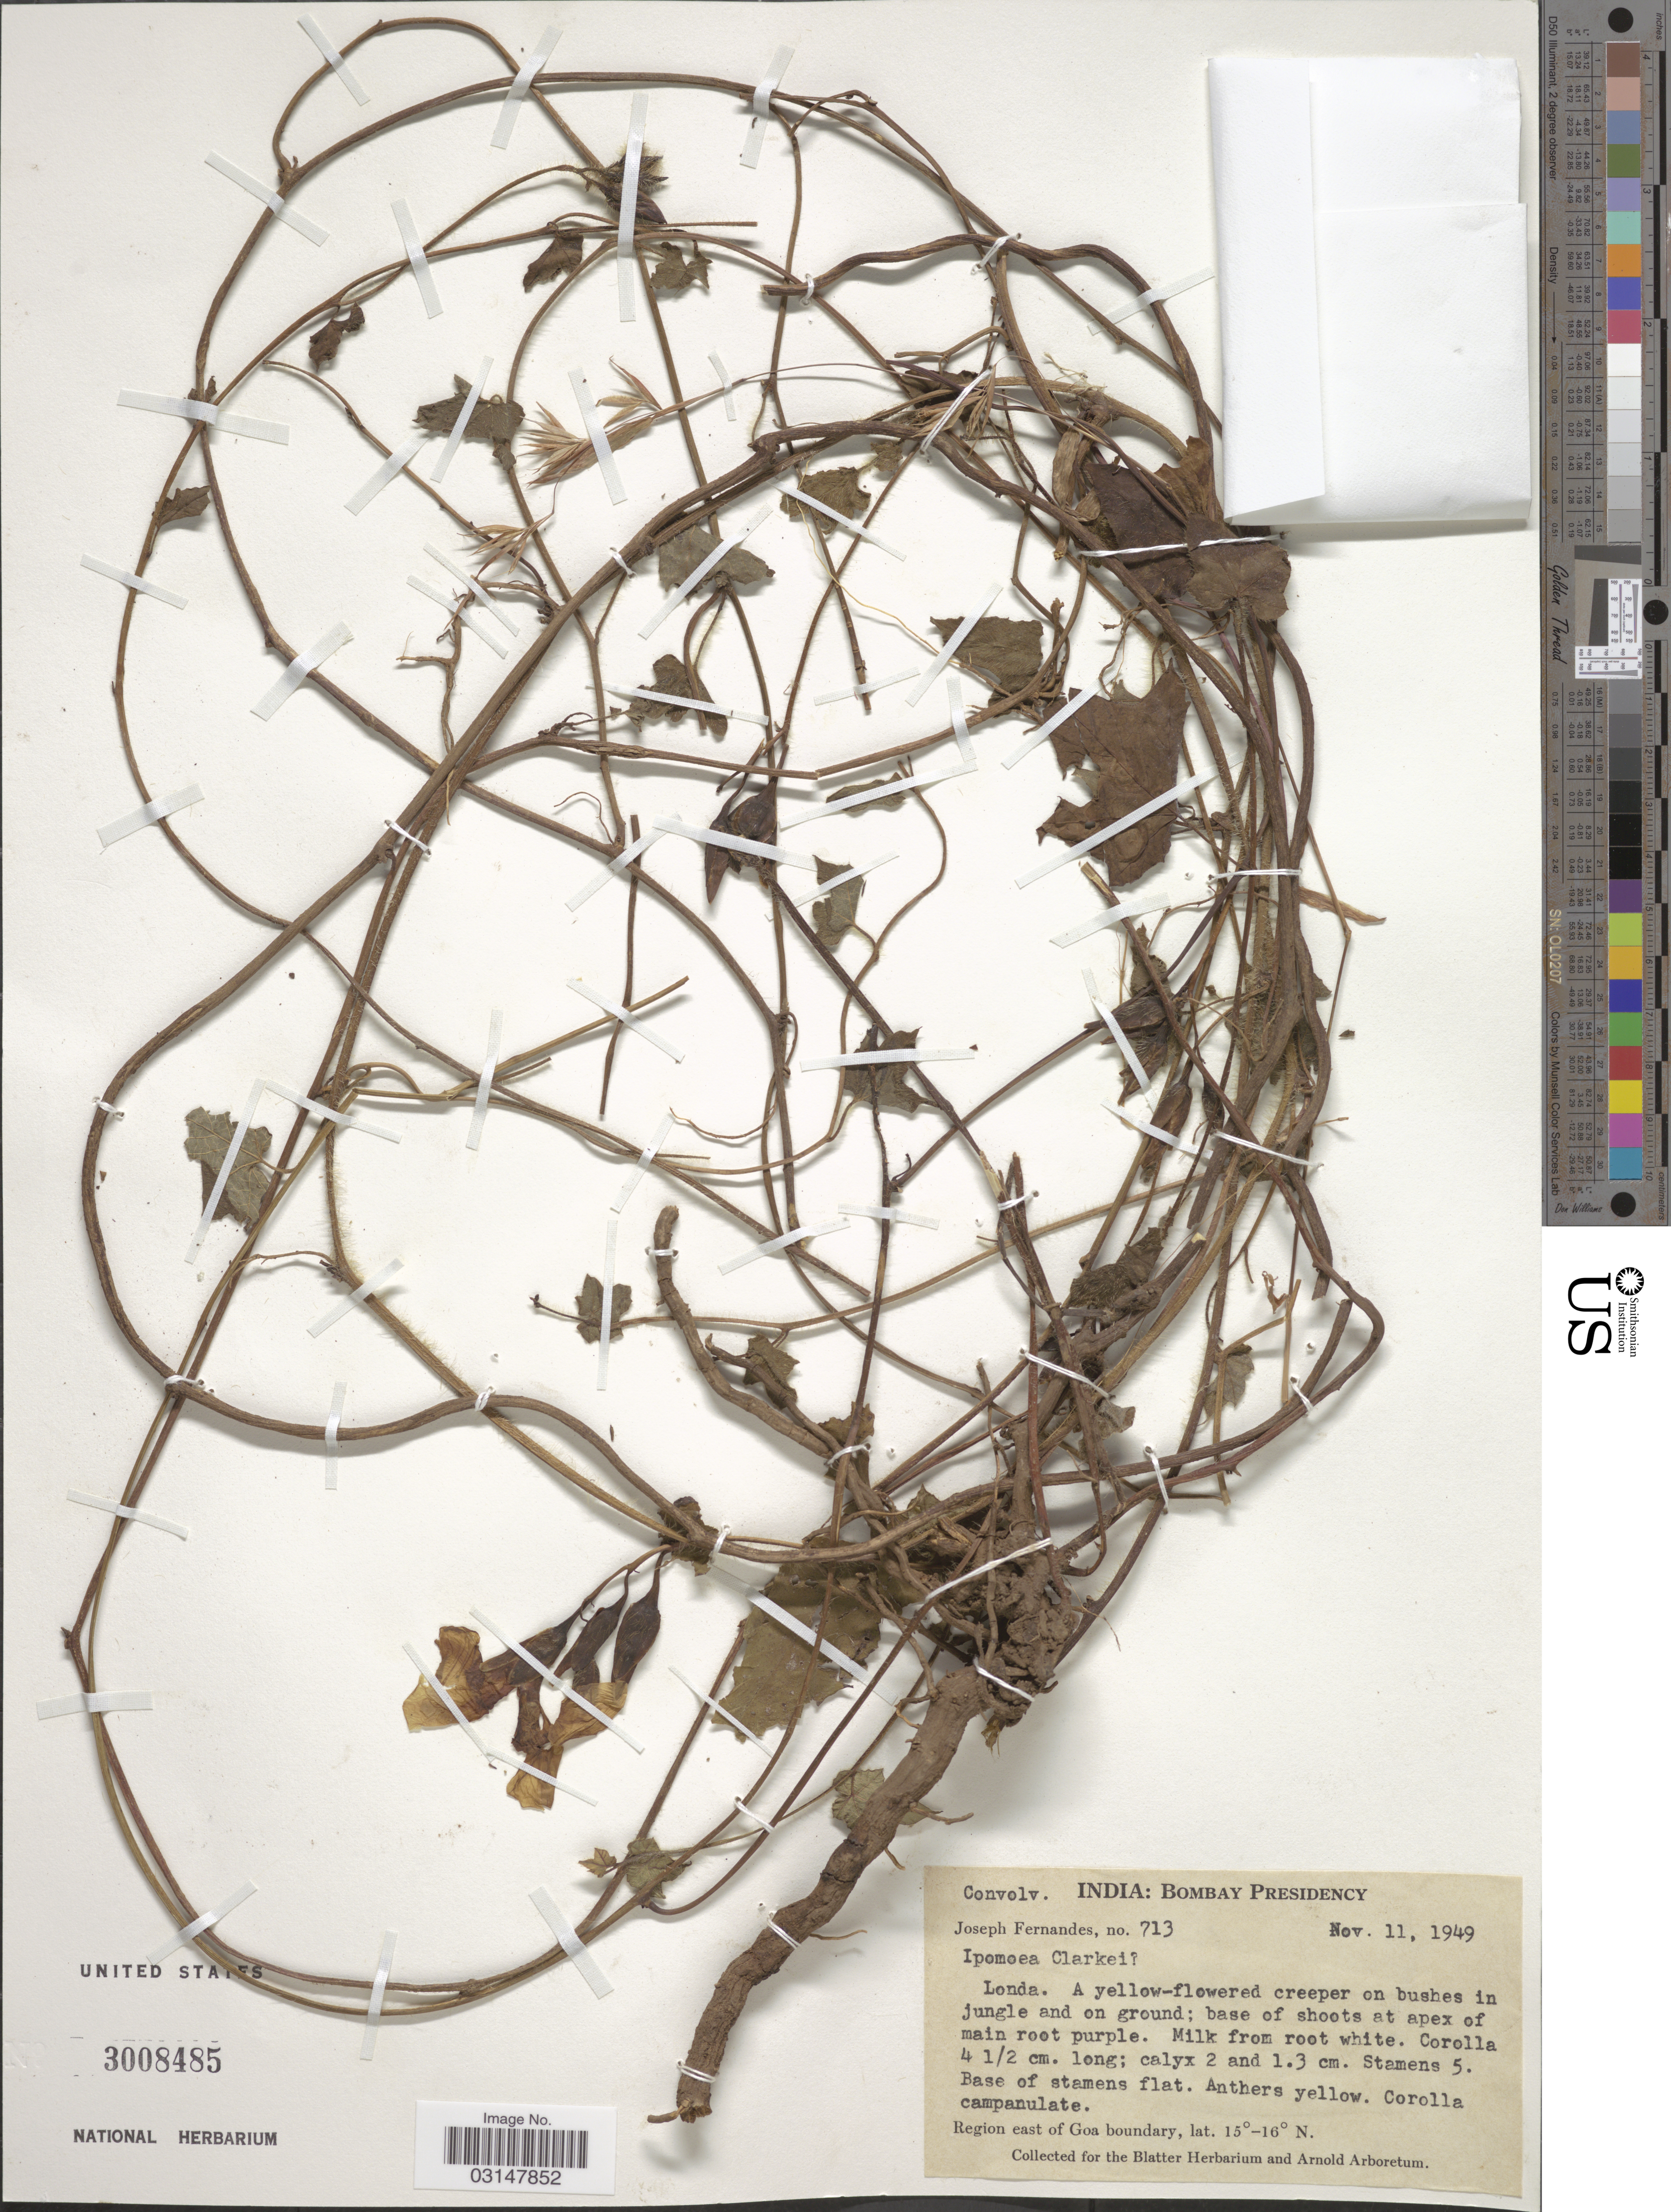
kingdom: Plantae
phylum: Tracheophyta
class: Magnoliopsida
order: Solanales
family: Convolvulaceae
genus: Distimake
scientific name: Distimake vitifolius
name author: (Burm. f.) Pisuttimarn & Petrongari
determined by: Strong, Mark T., (BOT), Smithsonian Institution - National Museum of Natural History (UNITED STATES)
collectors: J. Fernandes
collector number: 713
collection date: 1949-11-11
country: India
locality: Bombay Presidency. Region east of Goa boundary.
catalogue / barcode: US 3008485